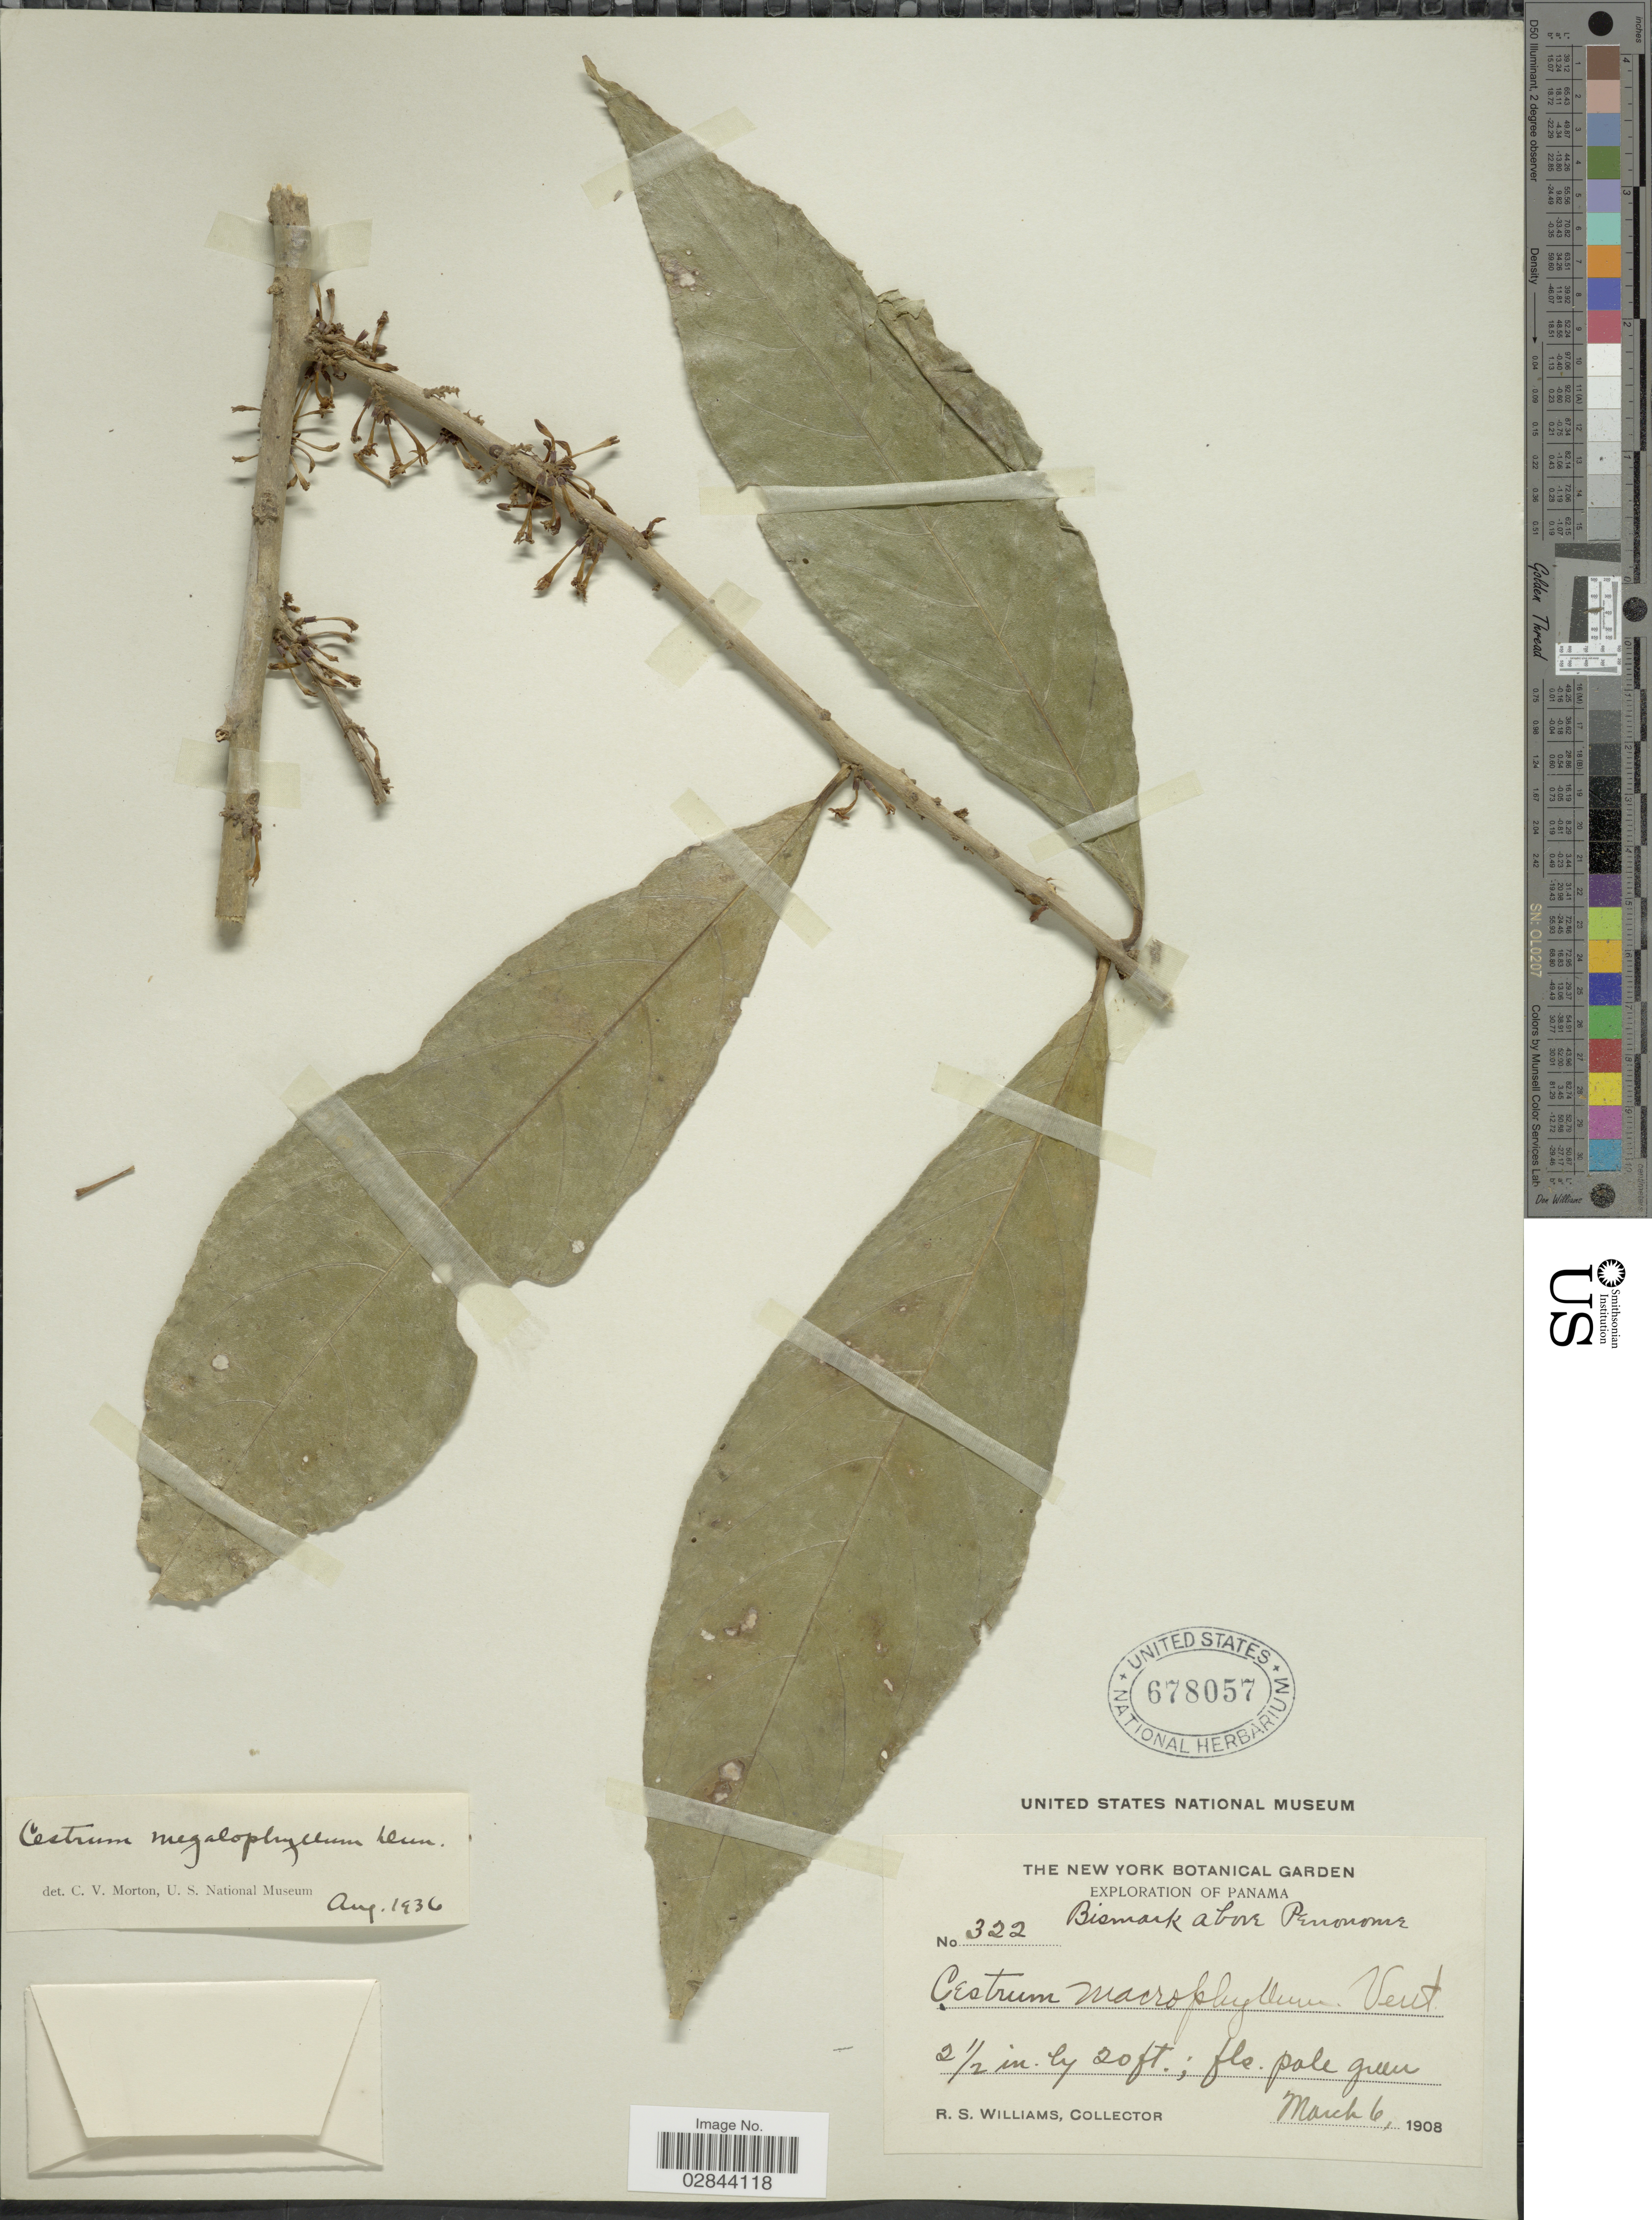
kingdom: Plantae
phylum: Tracheophyta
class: Magnoliopsida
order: Solanales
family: Solanaceae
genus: Cestrum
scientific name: Cestrum schlechtendahlii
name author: G. Don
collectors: R. S. Williams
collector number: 322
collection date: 1908-03-06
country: Panama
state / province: Panamá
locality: Bismark above Penonome.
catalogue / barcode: US 678057